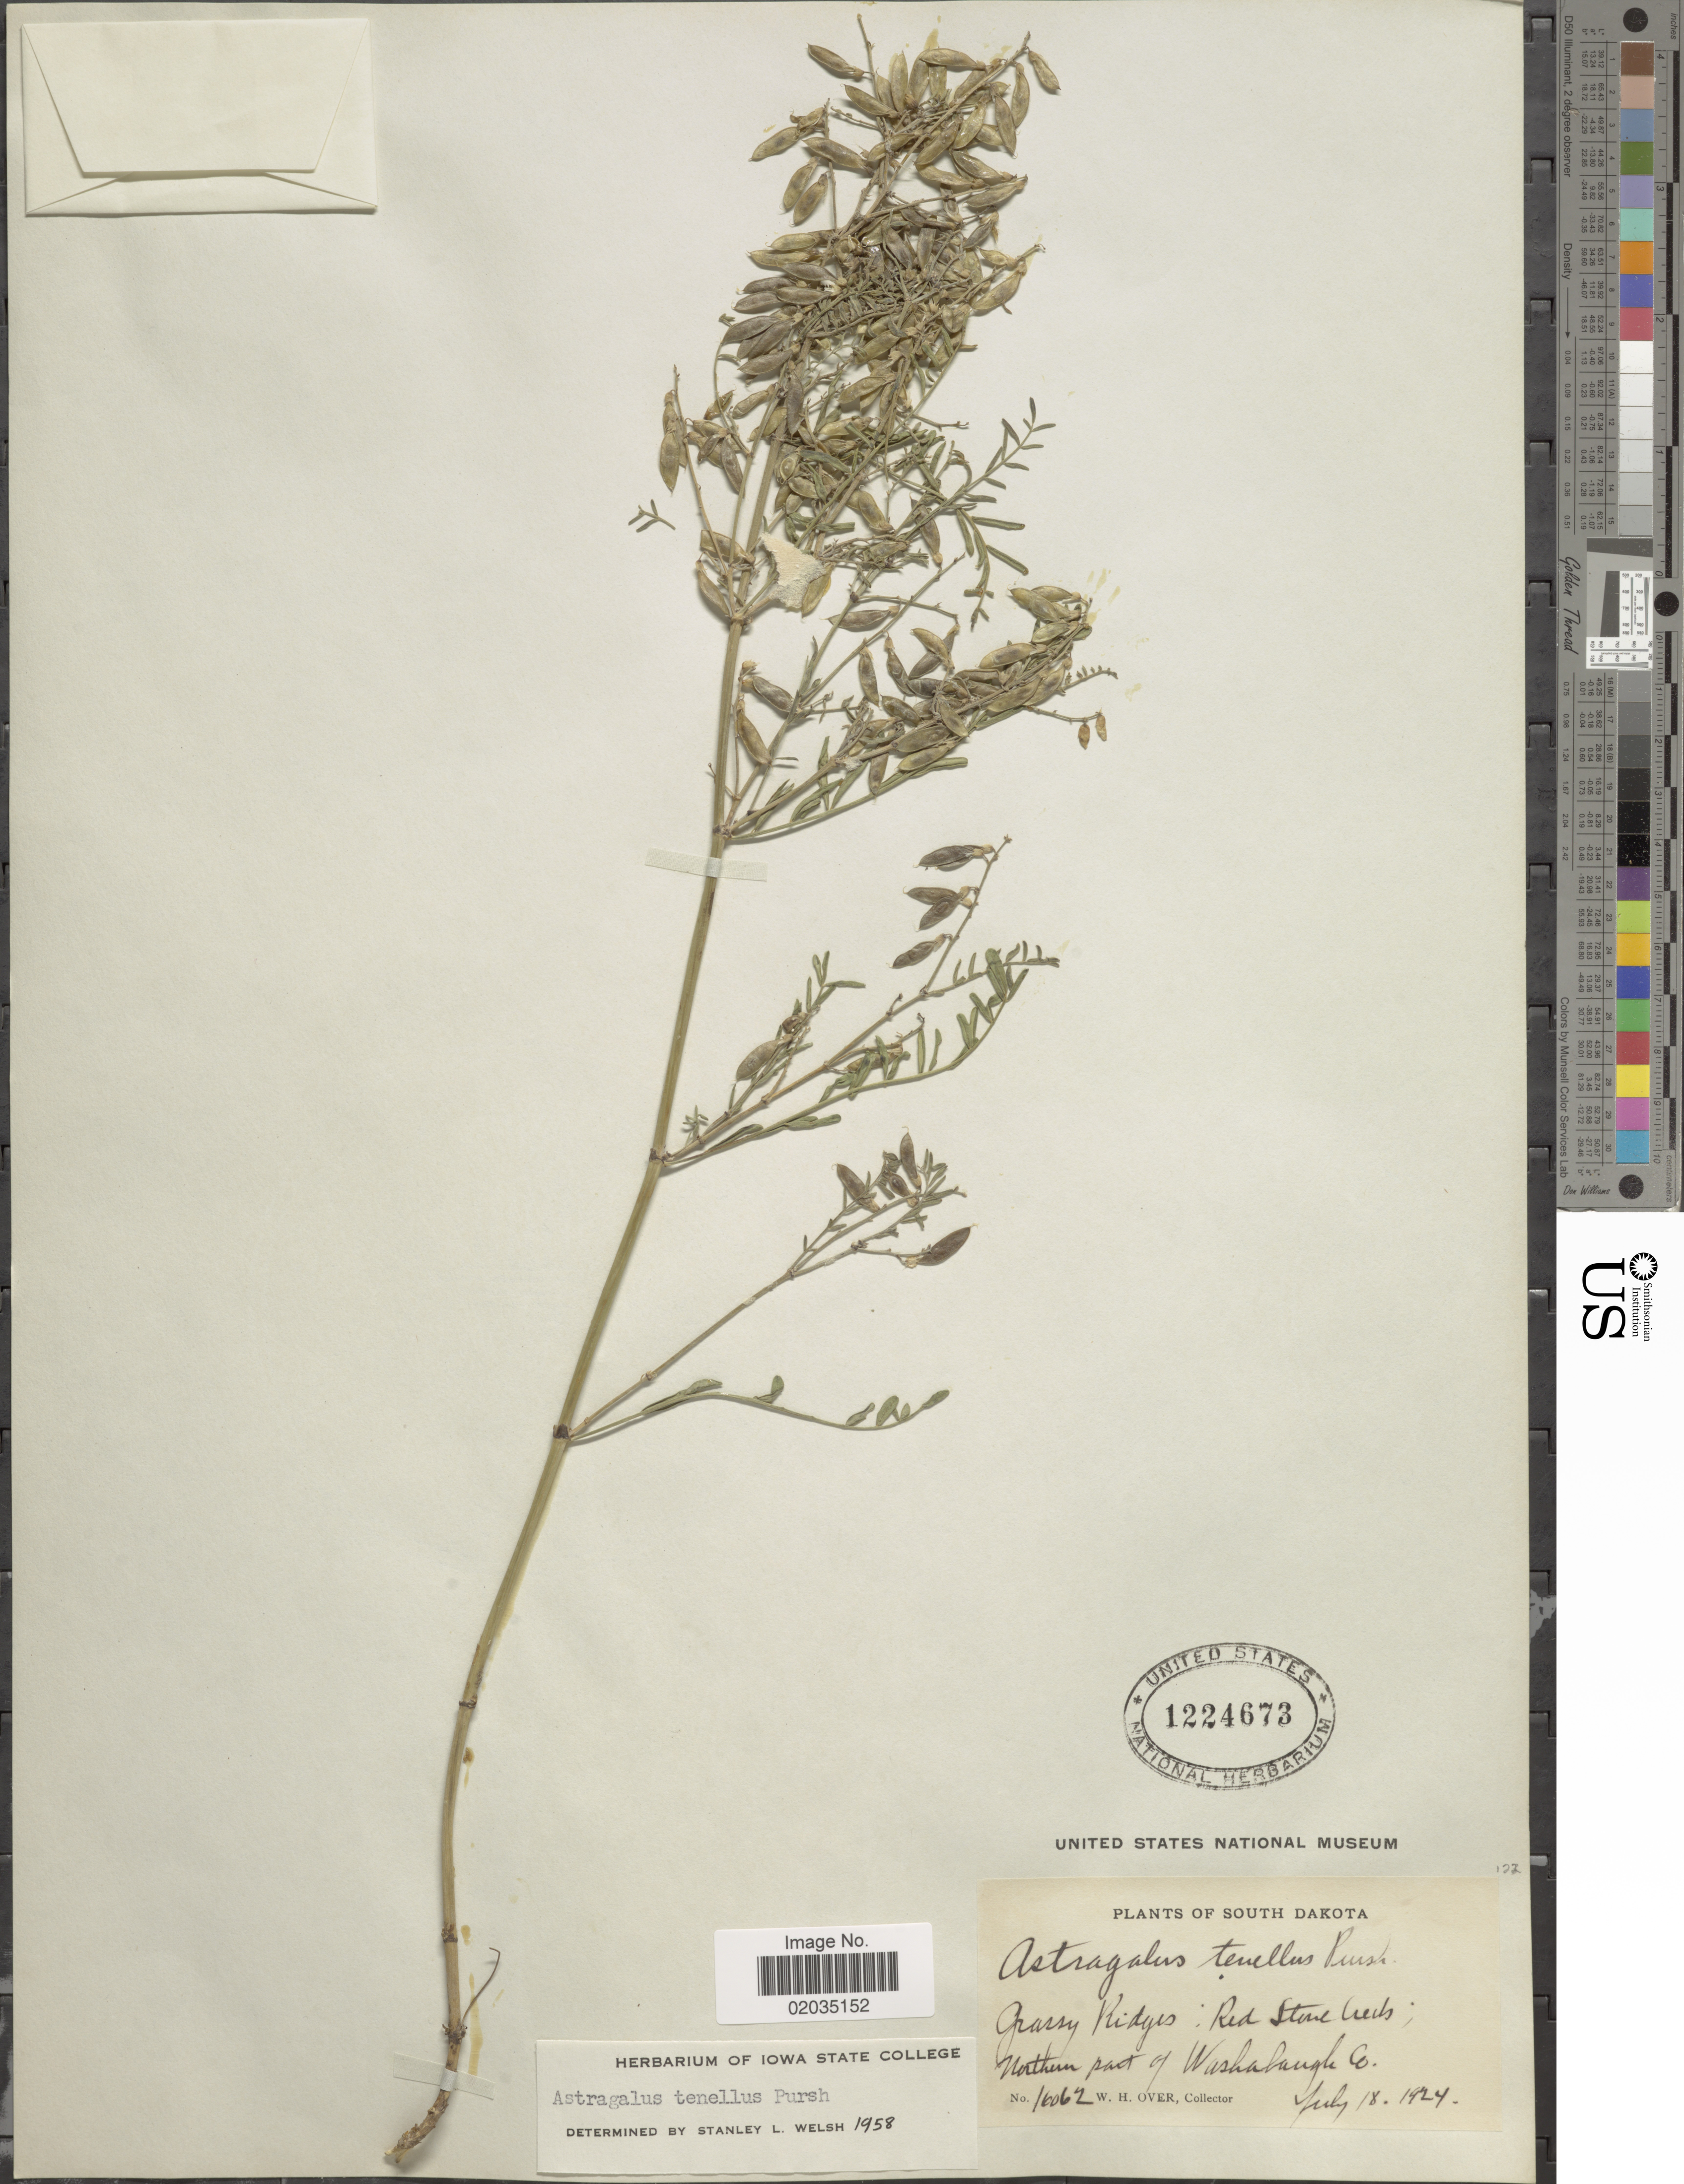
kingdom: Plantae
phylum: Tracheophyta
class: Magnoliopsida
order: Fabales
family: Fabaceae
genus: Astragalus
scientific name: Astragalus tenellus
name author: Pursh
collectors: W. Over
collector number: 16062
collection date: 1924-07-18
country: United States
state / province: South Dakota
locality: Grassy Ridges: Red Stone Creeks; Northern part of Washabaugh Co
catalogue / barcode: US 1224673